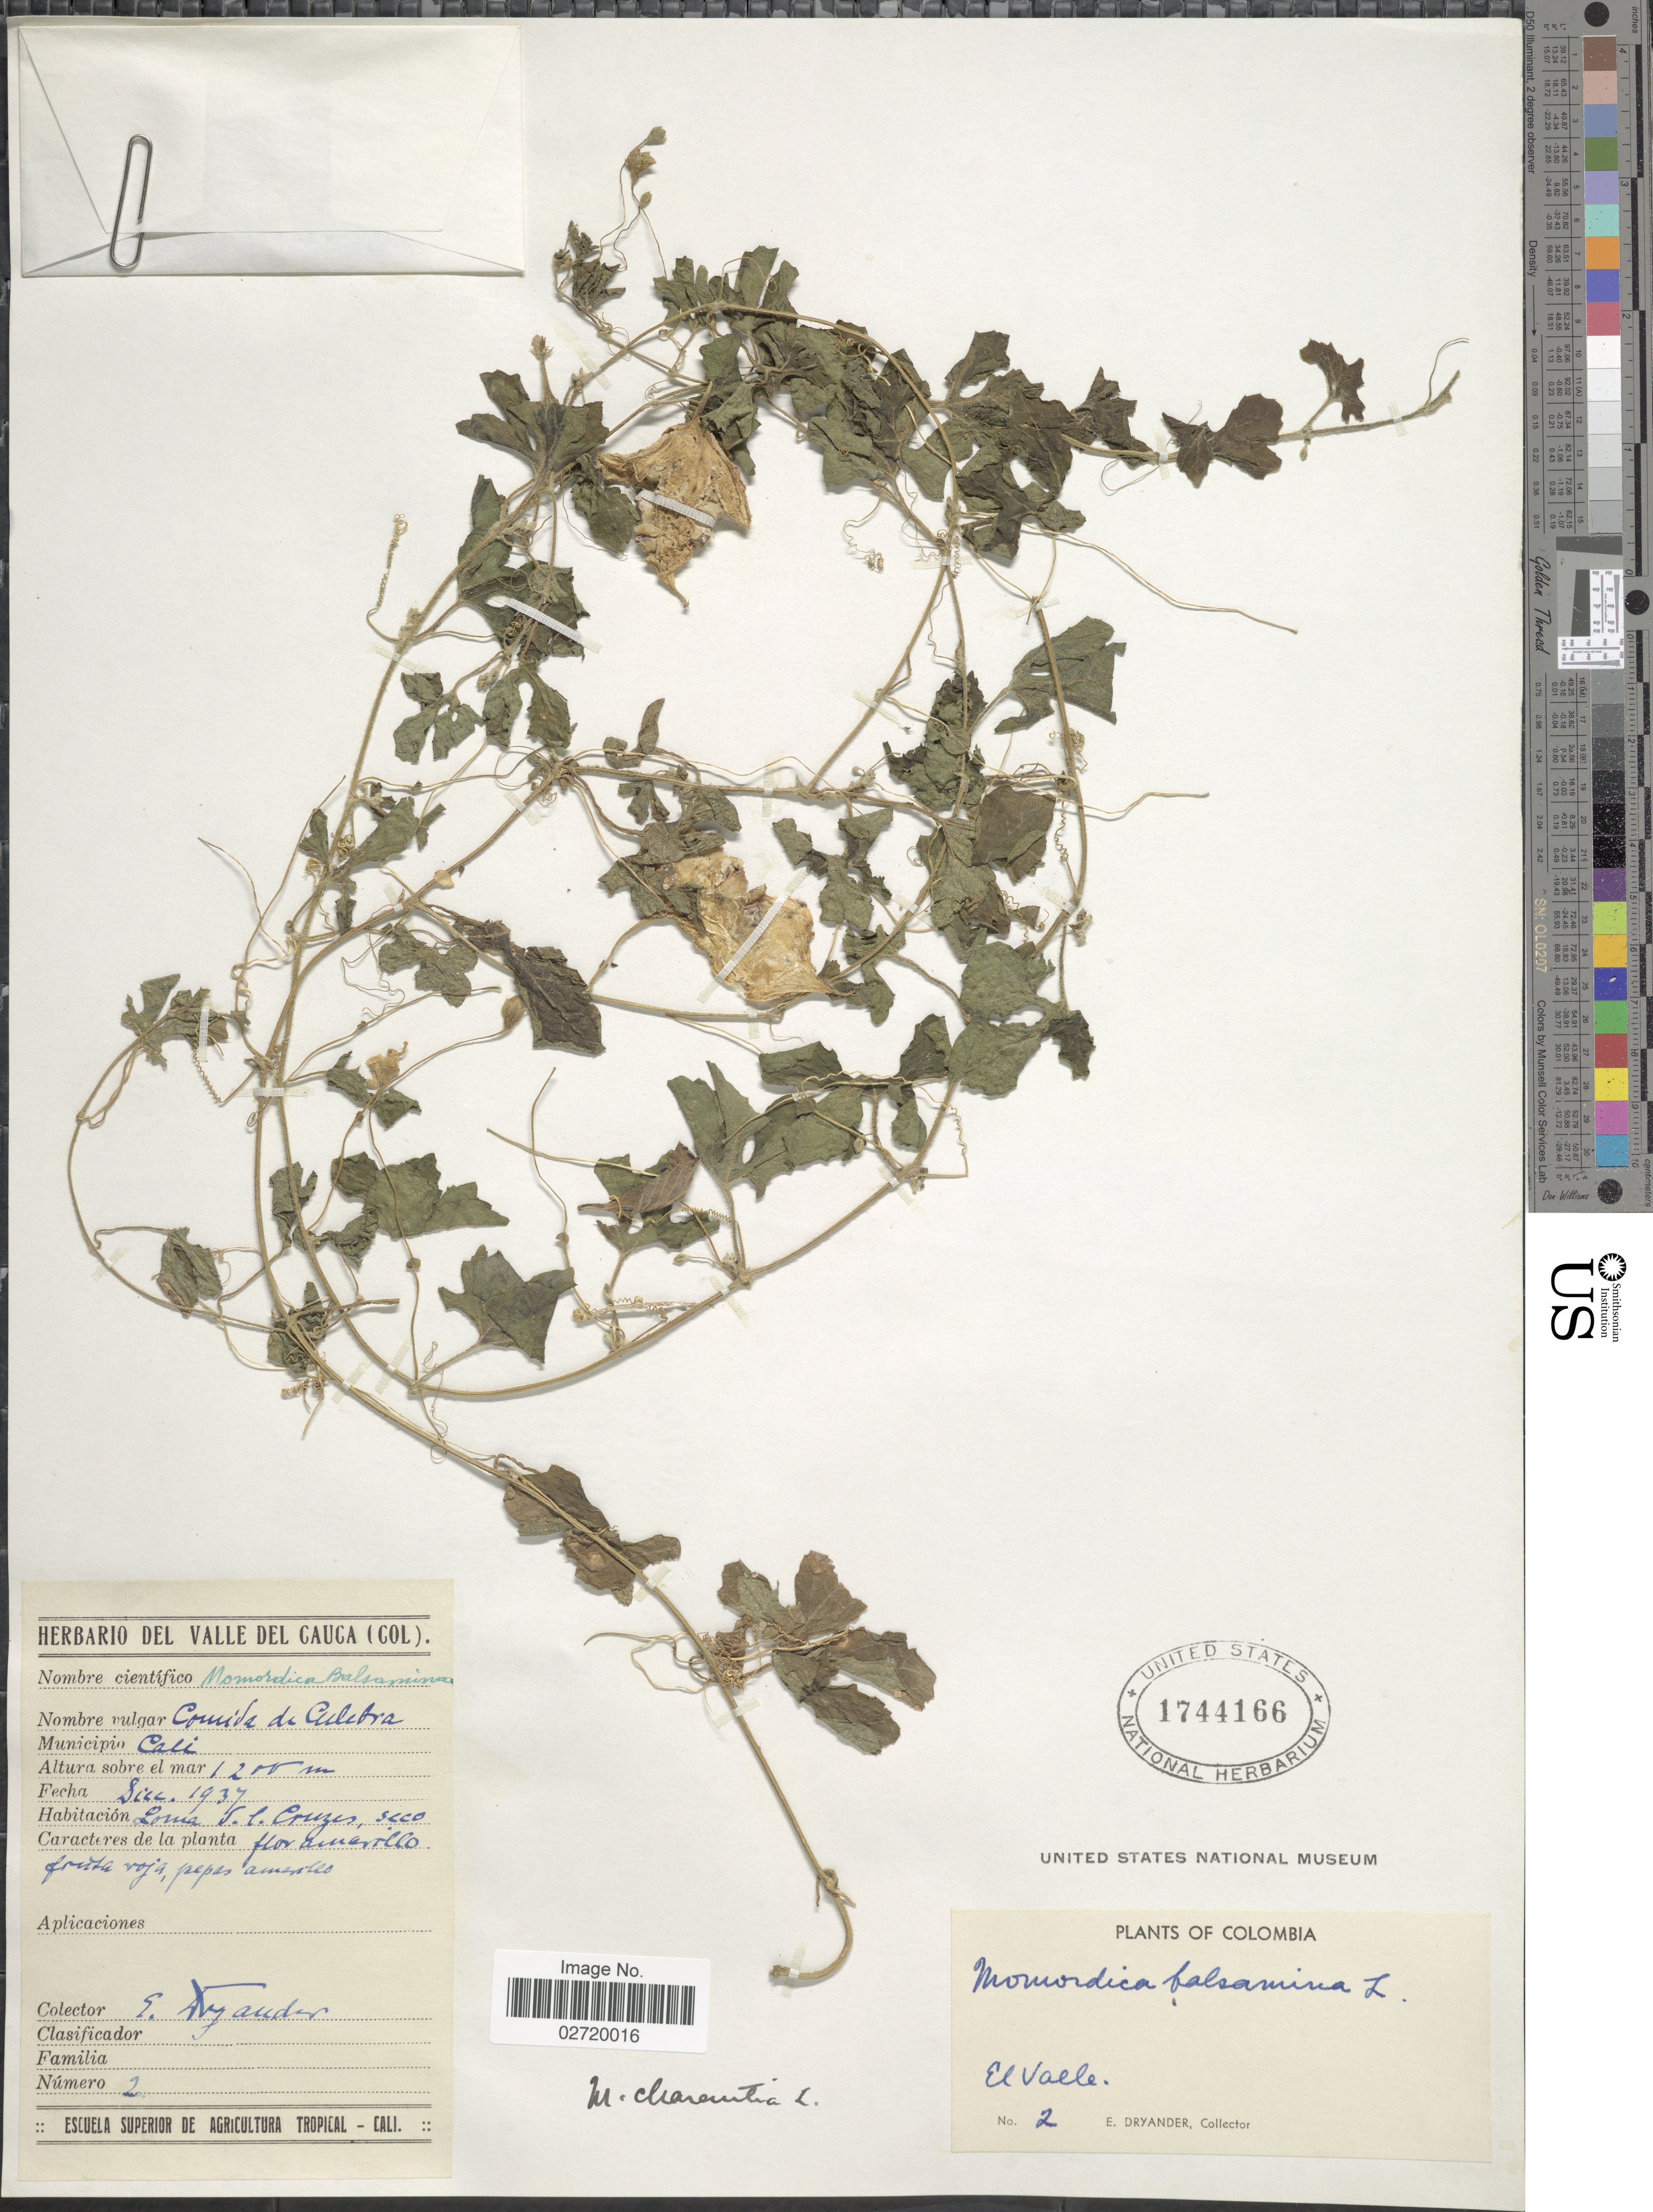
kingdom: Plantae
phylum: Tracheophyta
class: Magnoliopsida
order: Cucurbitales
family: Cucurbitaceae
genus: Momordica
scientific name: Momordica charantia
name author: L.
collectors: E. Dryander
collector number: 2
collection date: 1937-12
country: Colombia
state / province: Valle del Cauca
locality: El Valle. Municipio Calli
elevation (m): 1200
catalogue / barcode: US 1744166